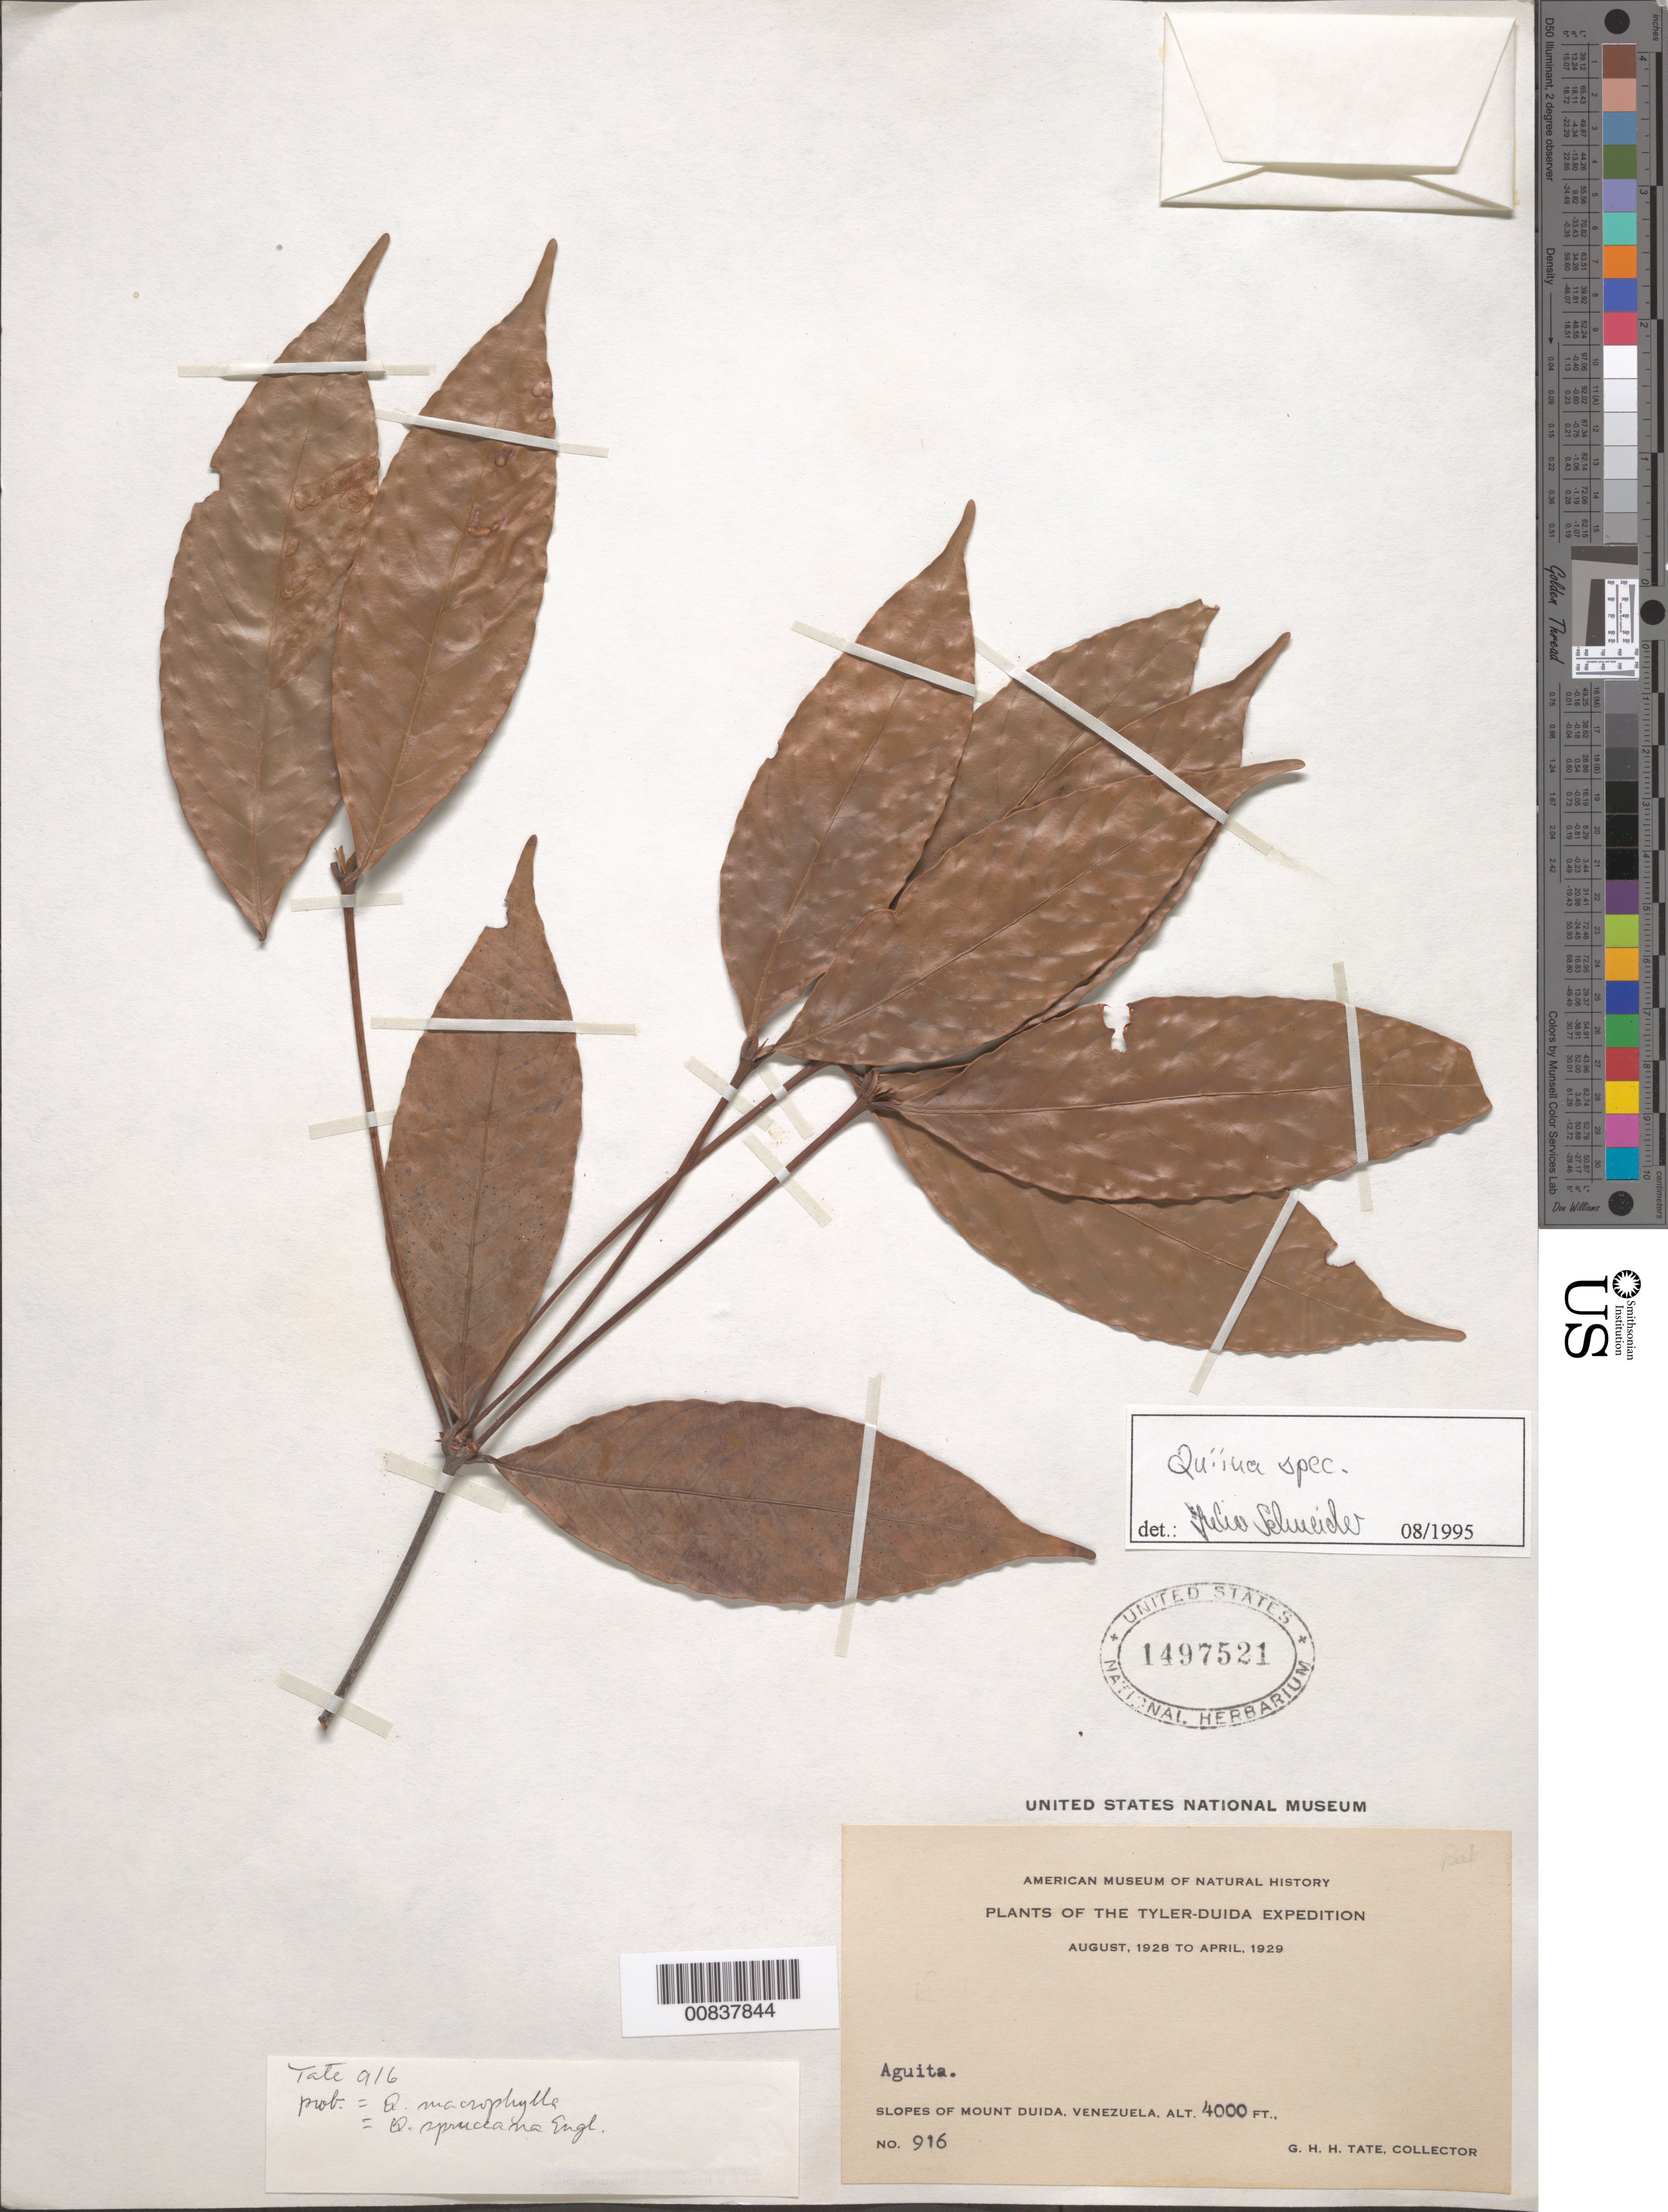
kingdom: Plantae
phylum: Tracheophyta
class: Magnoliopsida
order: Malpighiales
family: Quiinaceae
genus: Quiina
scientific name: Quiina sp.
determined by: Schneider, J.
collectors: G. H. H.Tate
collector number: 916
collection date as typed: Aug-28 to Apr-29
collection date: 1928-08/1929-04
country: Venezuela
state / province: Amazonas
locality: Aguita, slopes of Mt. Duida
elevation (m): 1219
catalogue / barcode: US 1497521